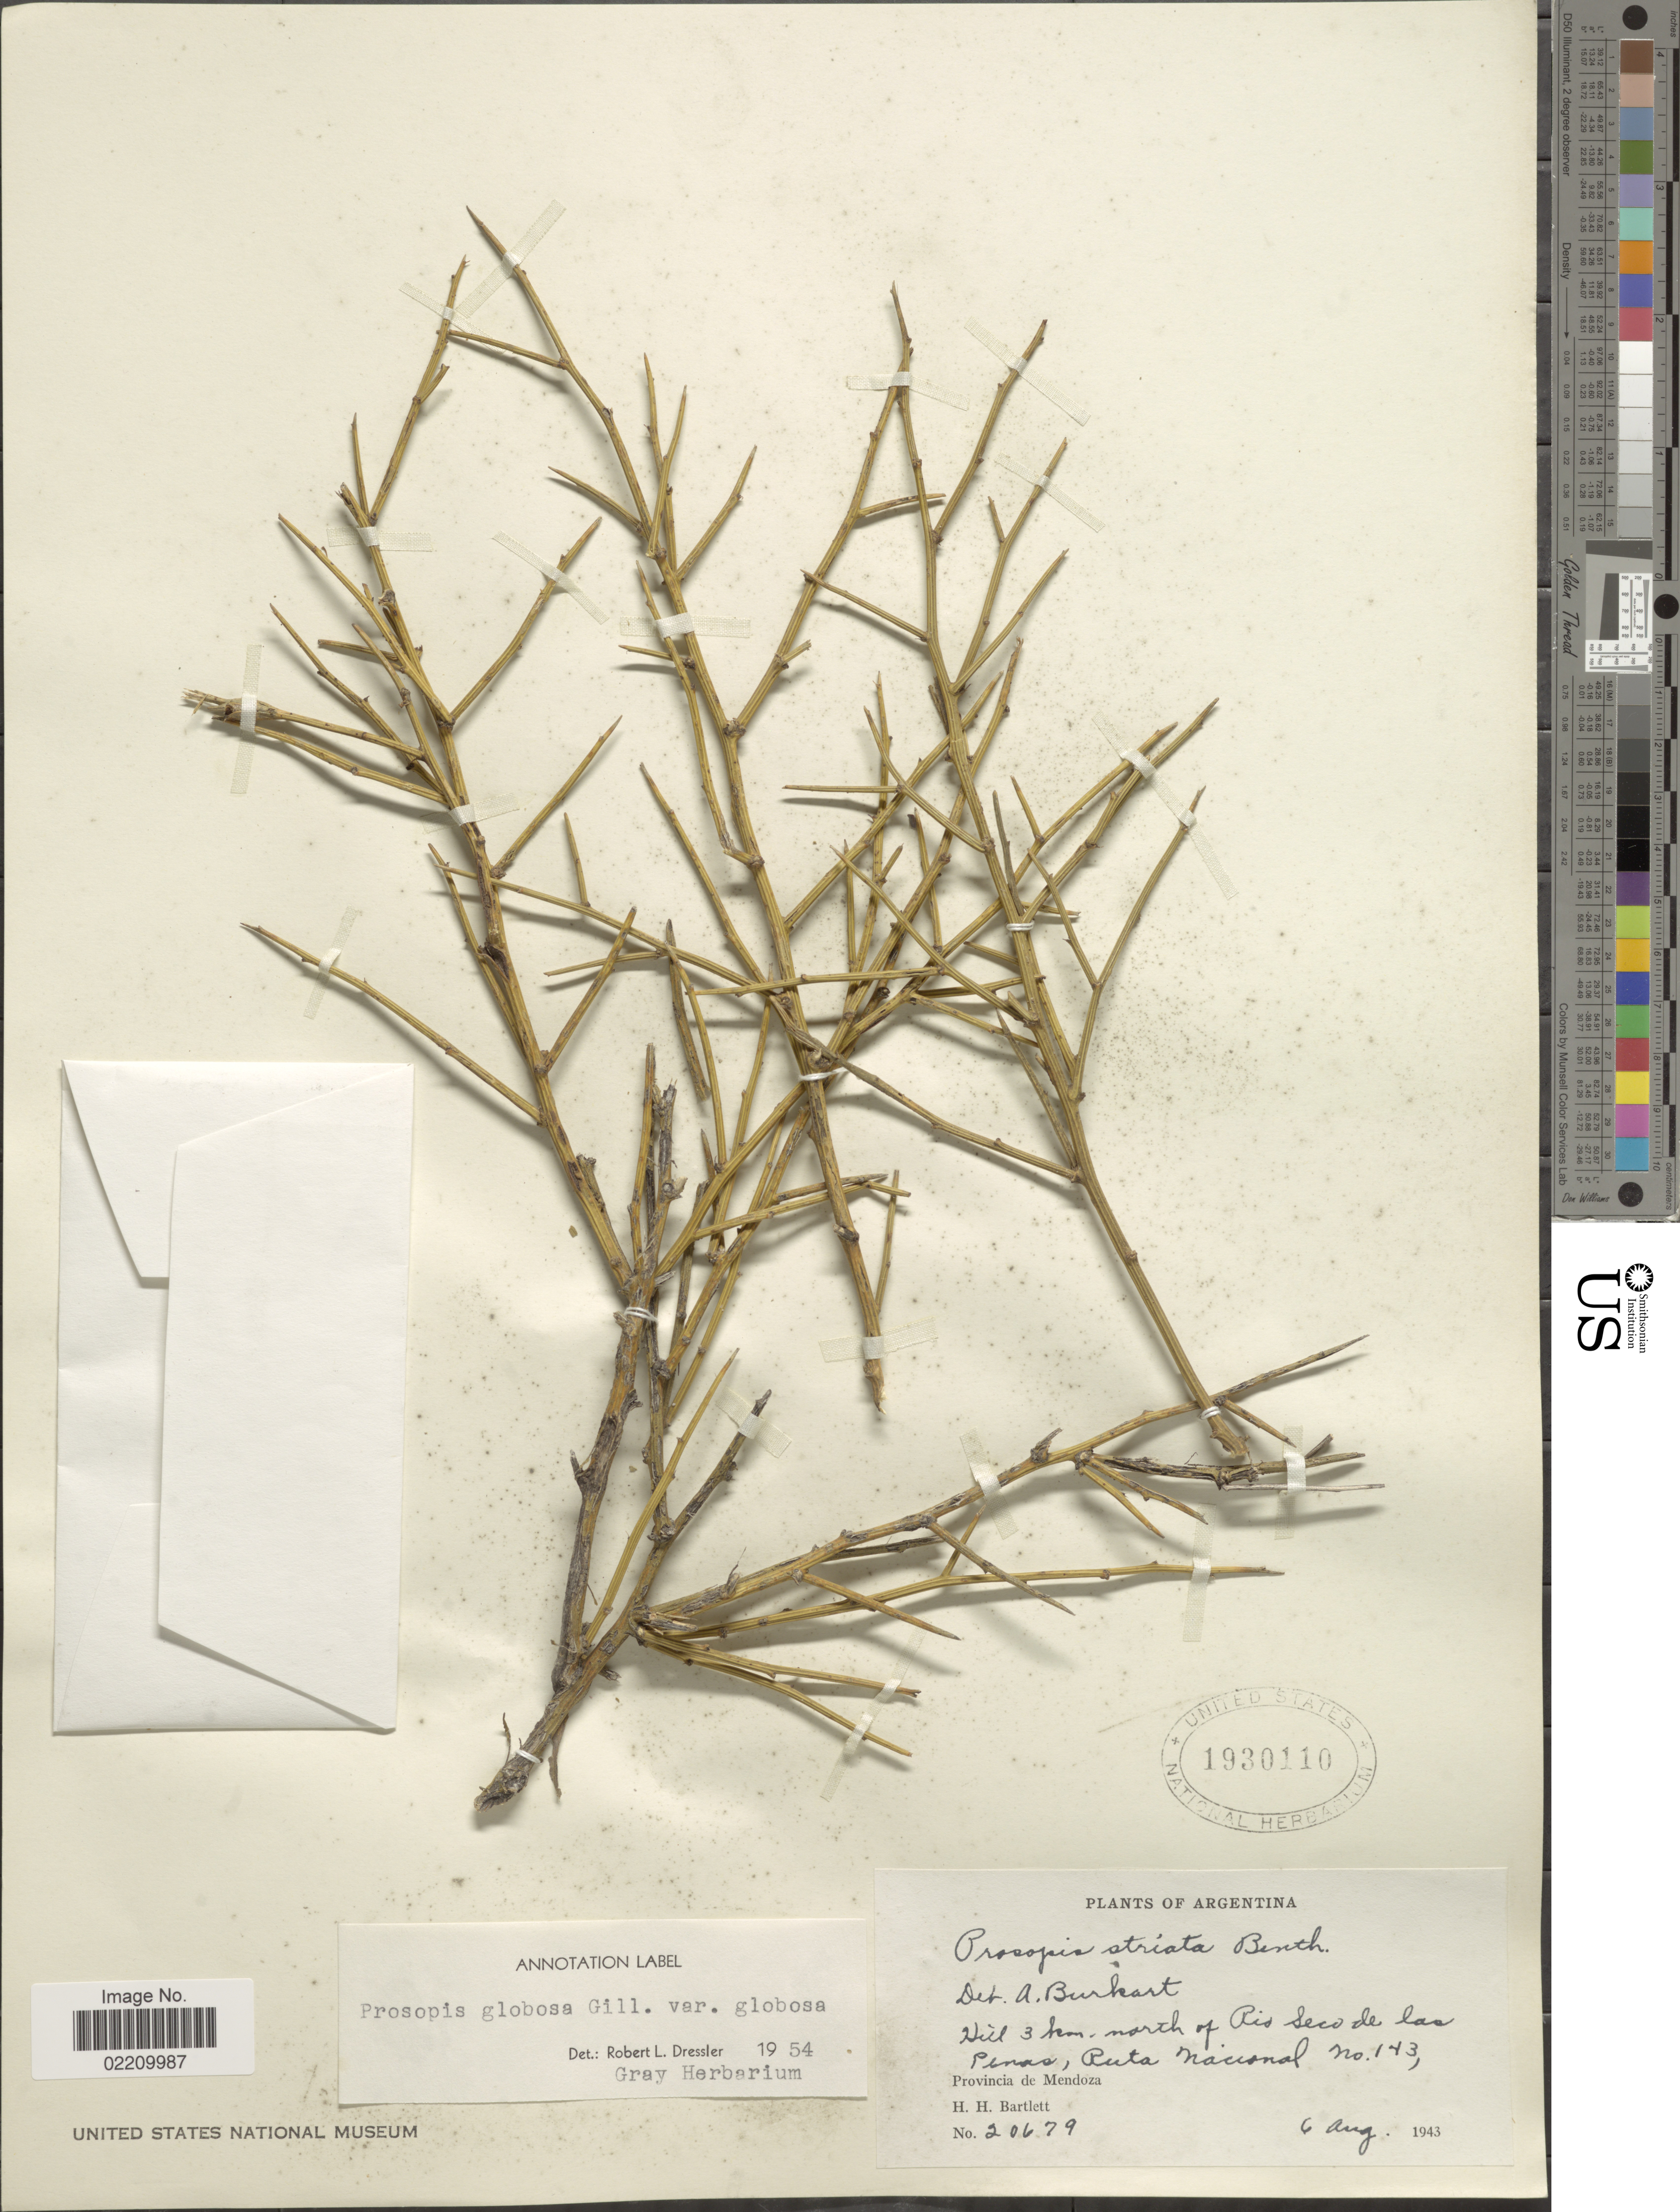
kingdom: Plantae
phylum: Tracheophyta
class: Magnoliopsida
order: Fabales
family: Fabaceae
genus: Prosopidastrum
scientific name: Prosopidastrum globosum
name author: (Gillies ex Hook. & Arn.) Burkart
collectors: H. H. Bartlett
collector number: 20679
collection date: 1943-08-06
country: Argentina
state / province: Mendoza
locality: Hill 3 km north of Rio Seco de las Penas, Ruta Nacional no 143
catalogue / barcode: US 1930110